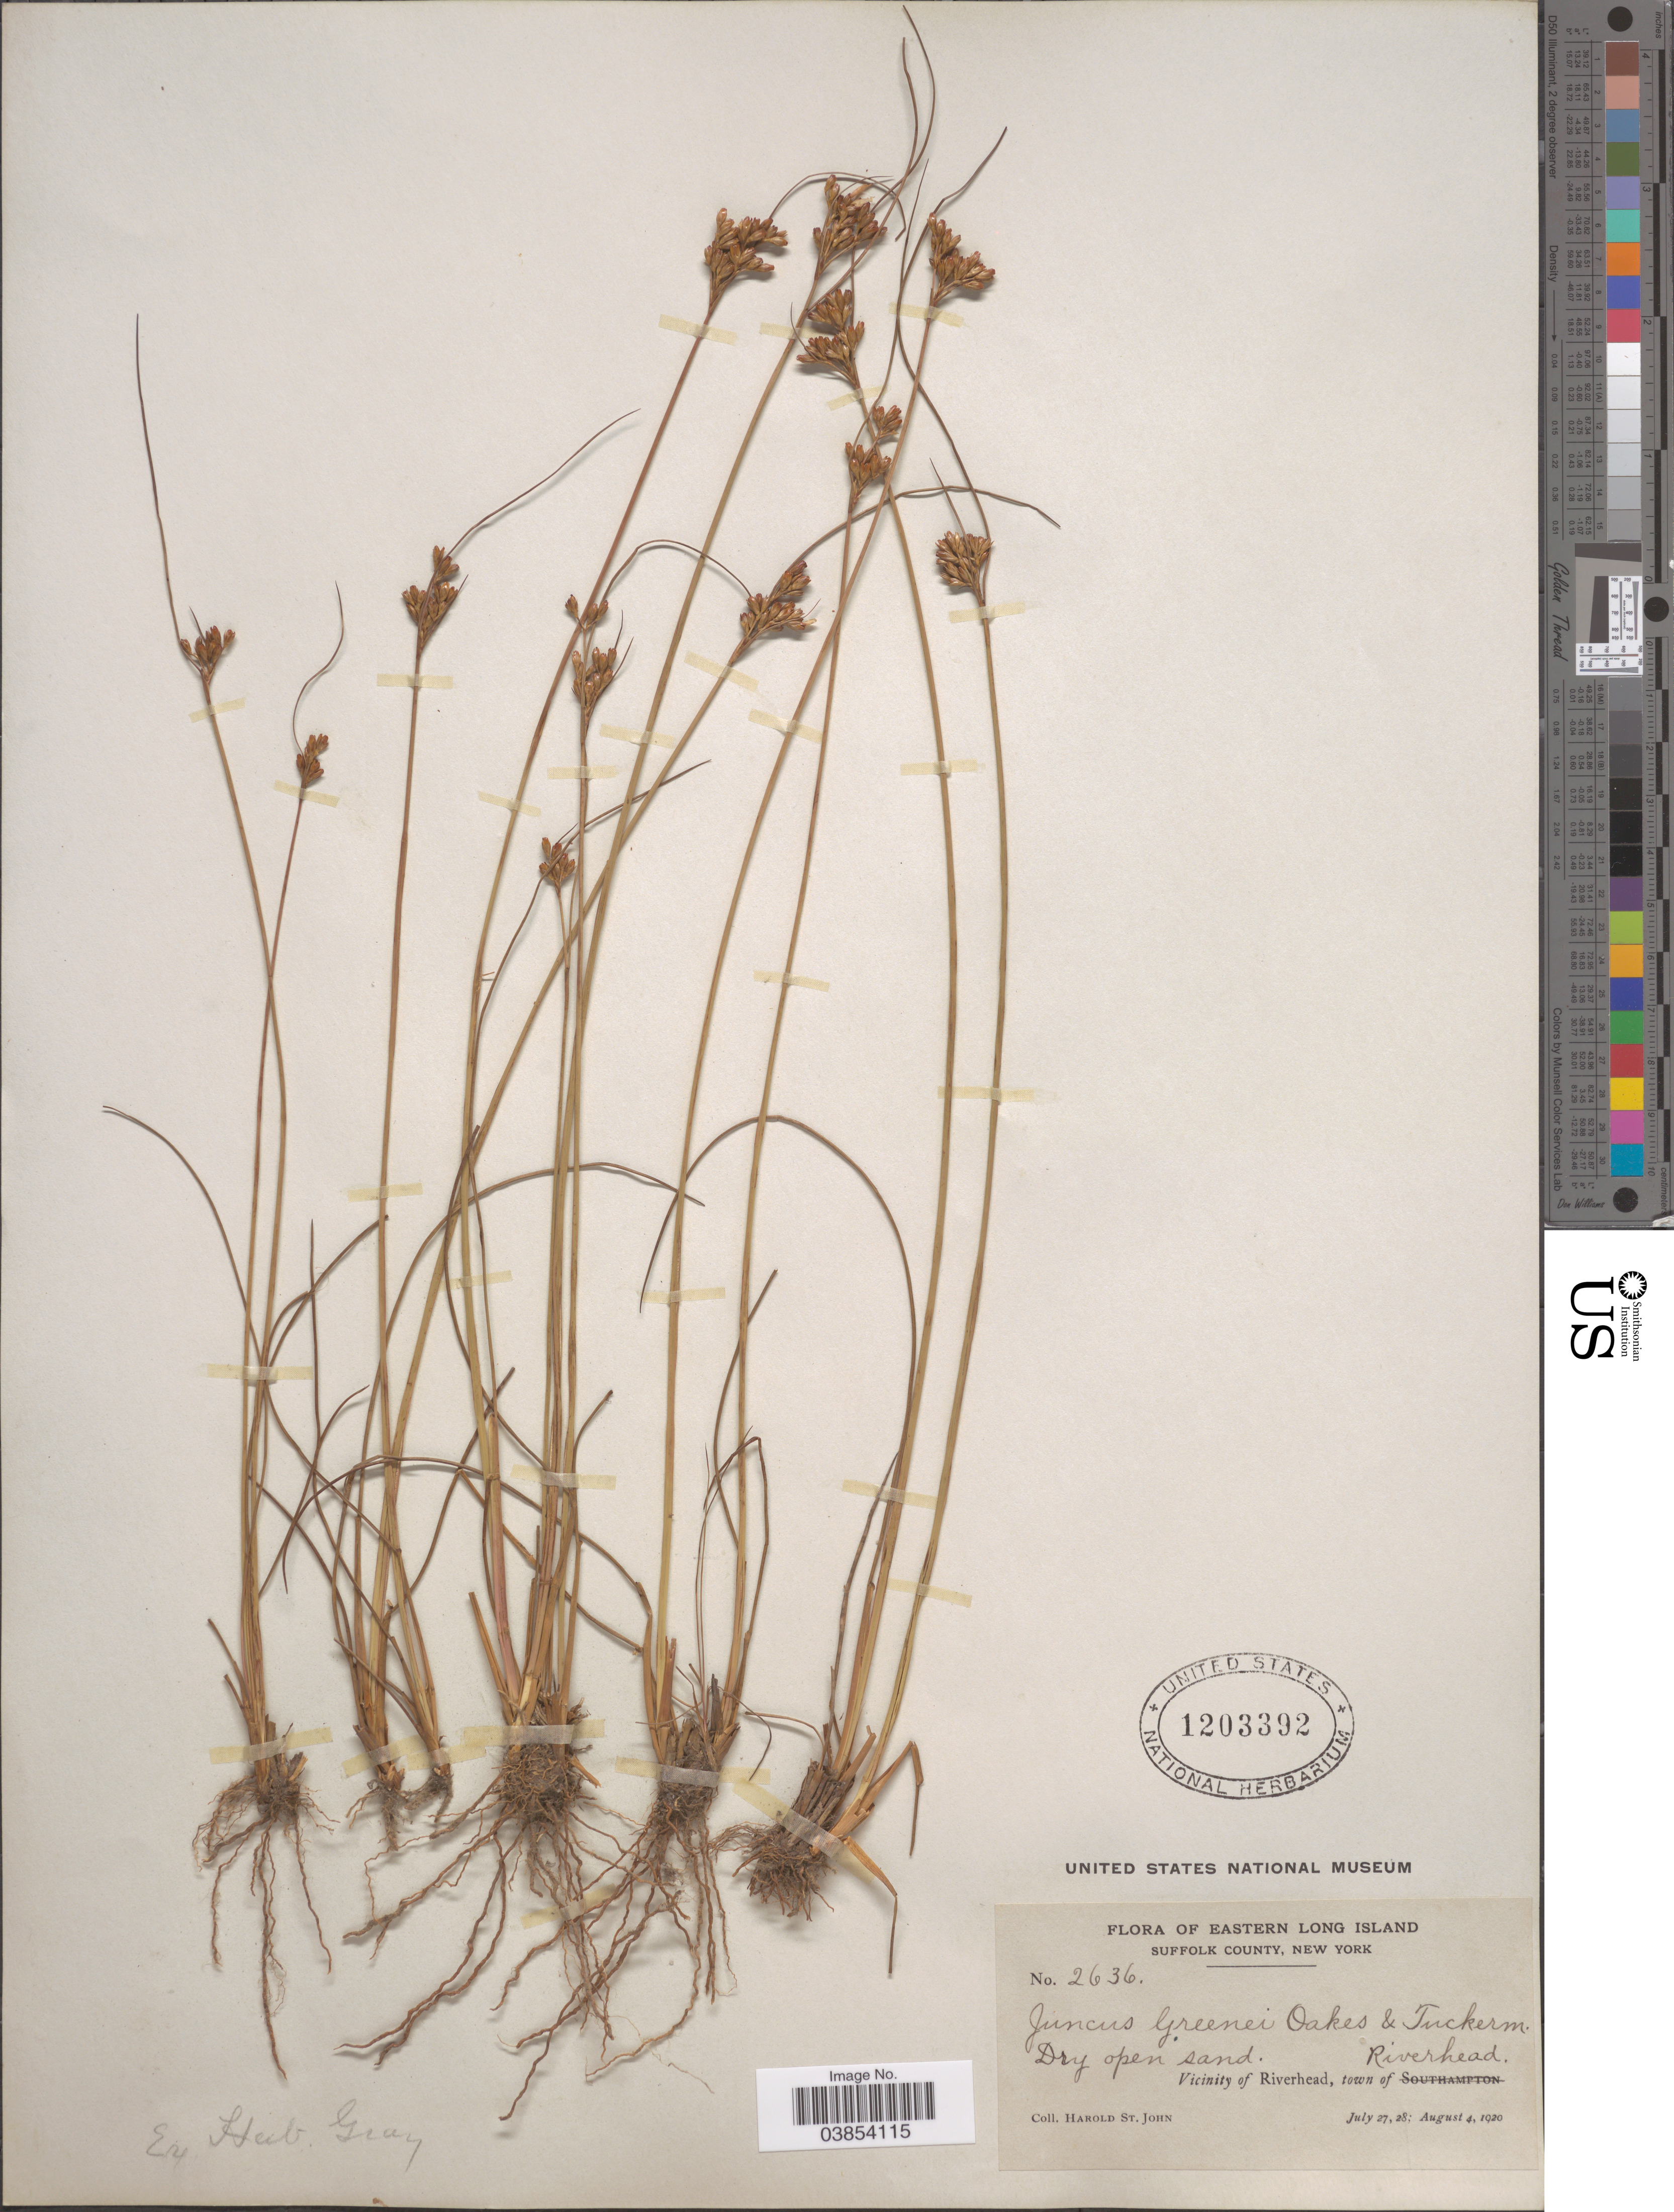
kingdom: Plantae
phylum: Tracheophyta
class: Liliopsida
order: Poales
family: Juncaceae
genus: Juncus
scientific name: Juncus greenei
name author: Oakes & Tuck.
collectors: H. St. John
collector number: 2636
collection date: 1920-07-27/1920-08-04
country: United States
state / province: New York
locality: Eastern Long Island. Suffolk County. Vicinity of Riverhead, town of Riverhead.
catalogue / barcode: US 1203392